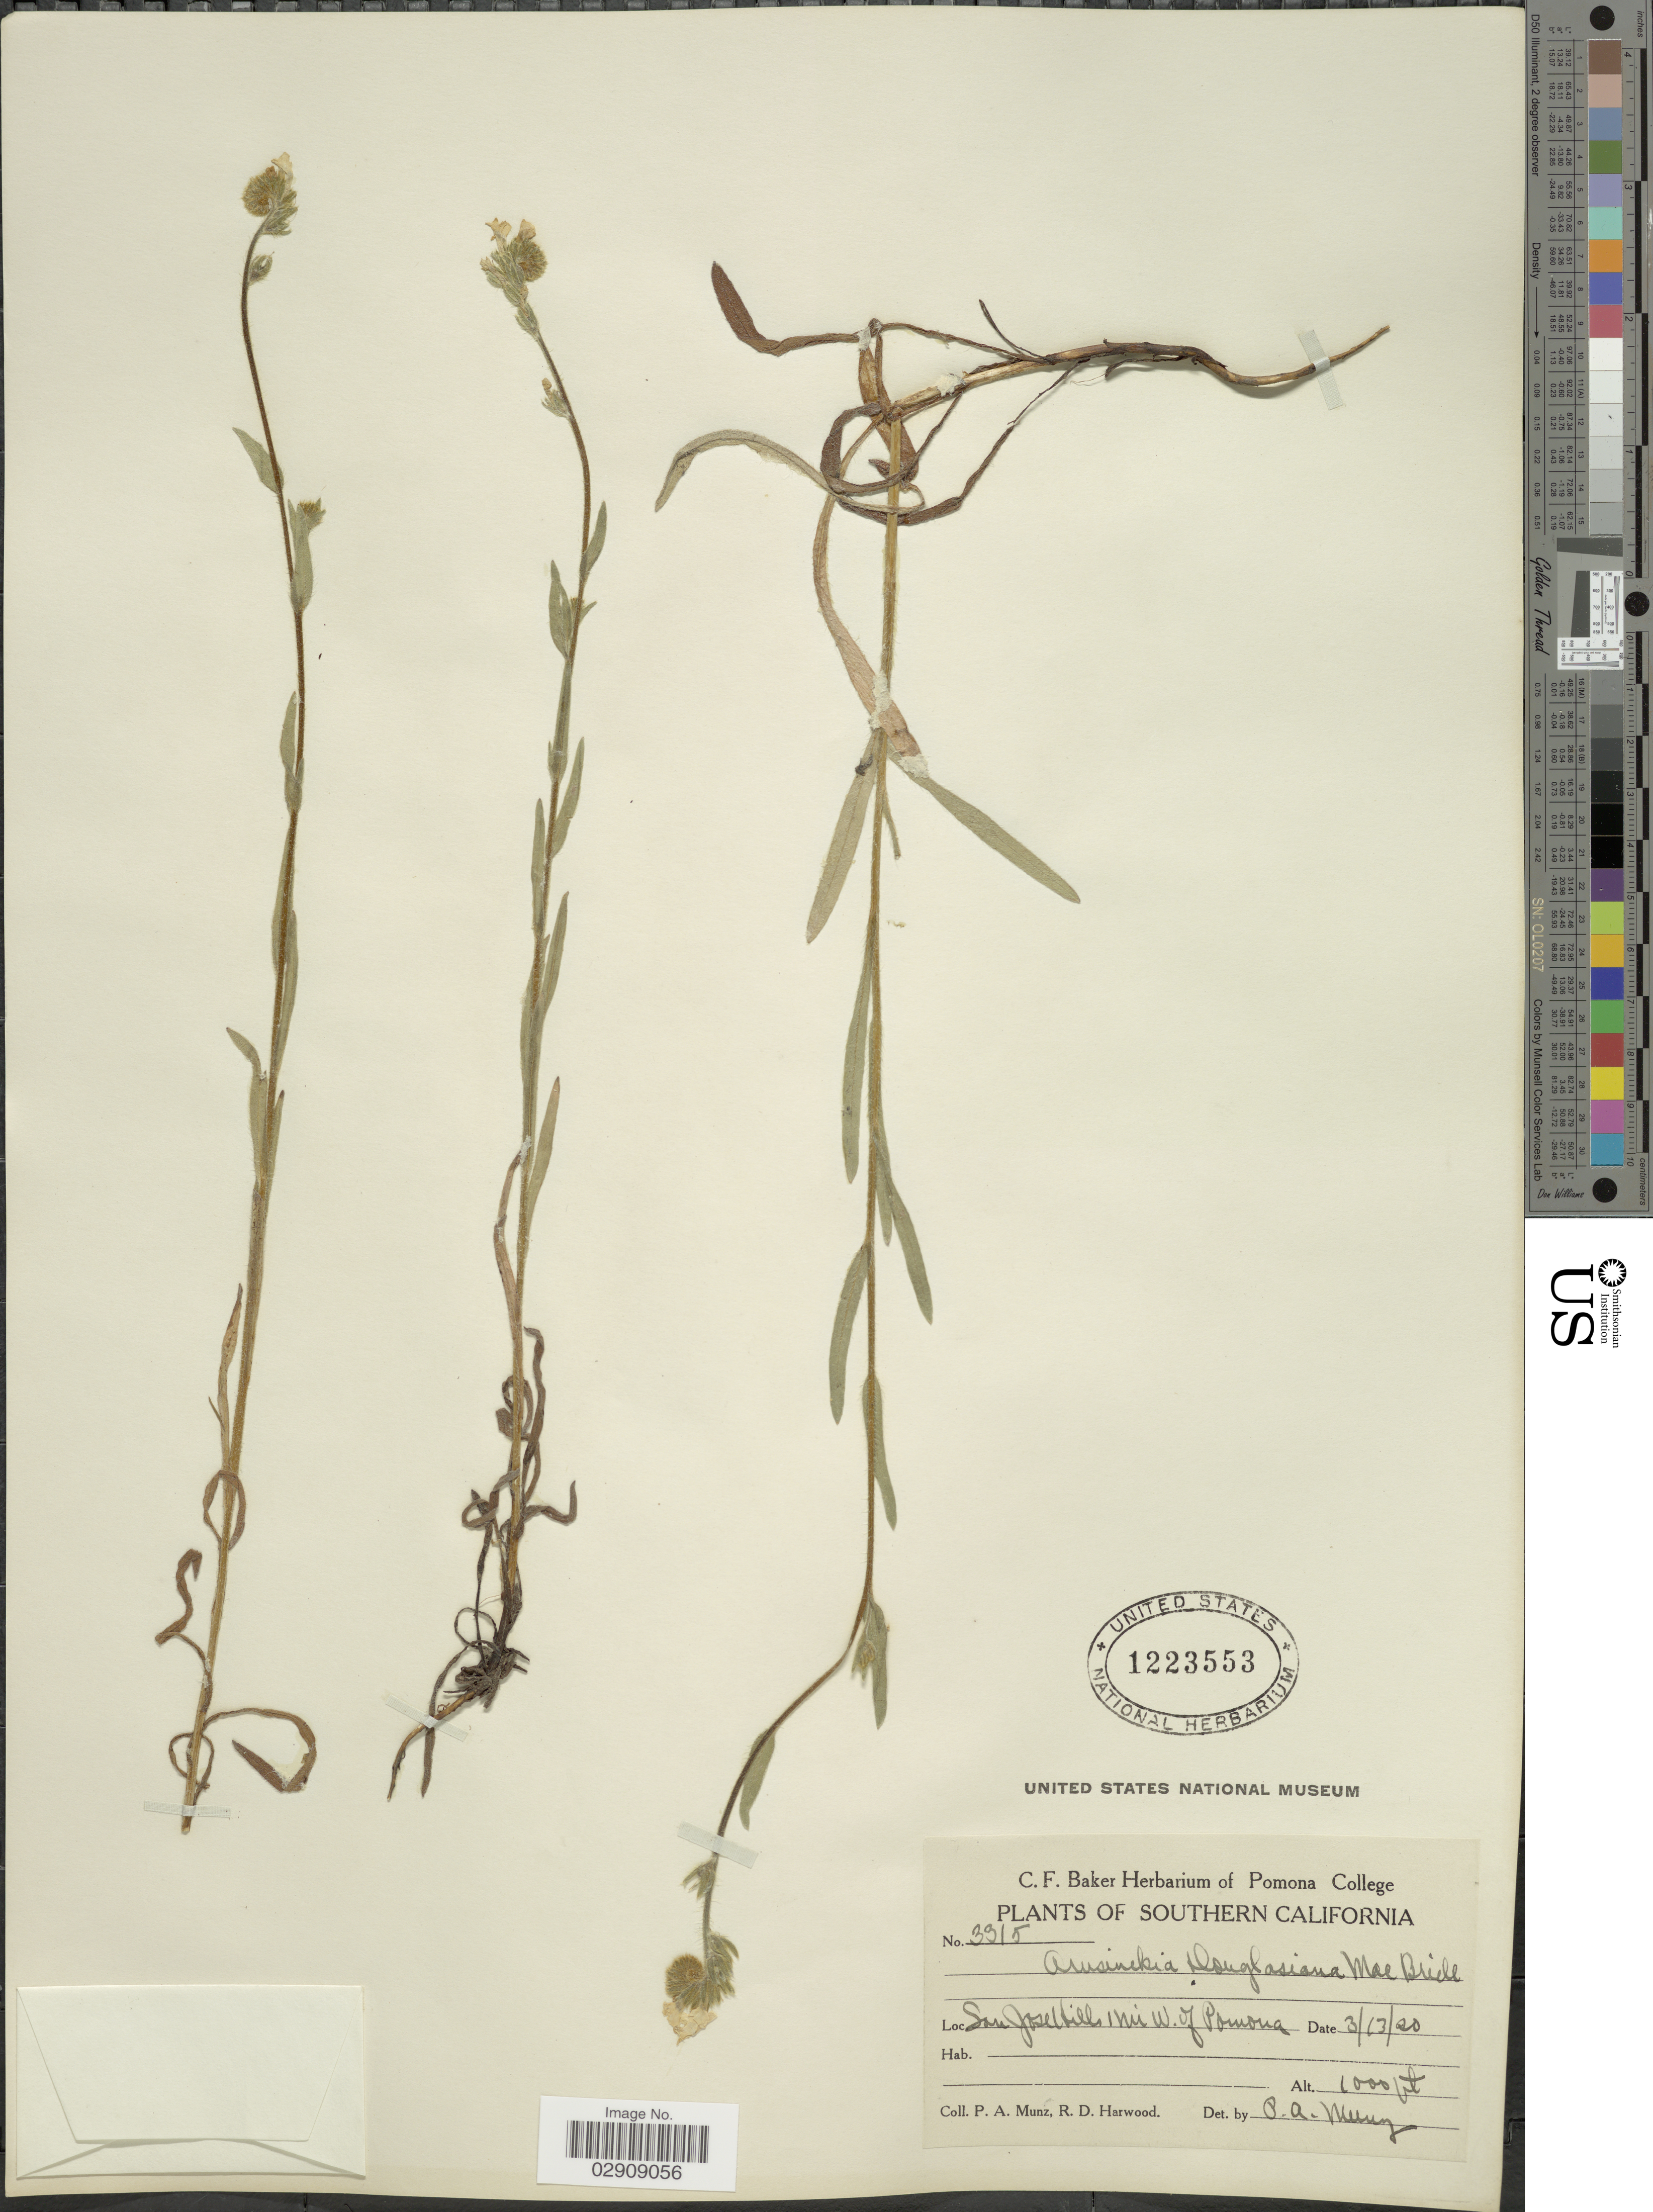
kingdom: Plantae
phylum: Tracheophyta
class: Magnoliopsida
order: Boraginales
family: Boraginaceae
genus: Amsinckia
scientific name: Amsinckia douglasiana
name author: A. DC.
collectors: P. A. Munz & R. Harwood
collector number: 3315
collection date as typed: Transcribed d/m/y: 13/3/20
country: United States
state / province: California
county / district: Los Angeles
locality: Southern California. San Jose Hills 1 mi W. of Pomona.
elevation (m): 305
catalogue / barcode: US 1223553